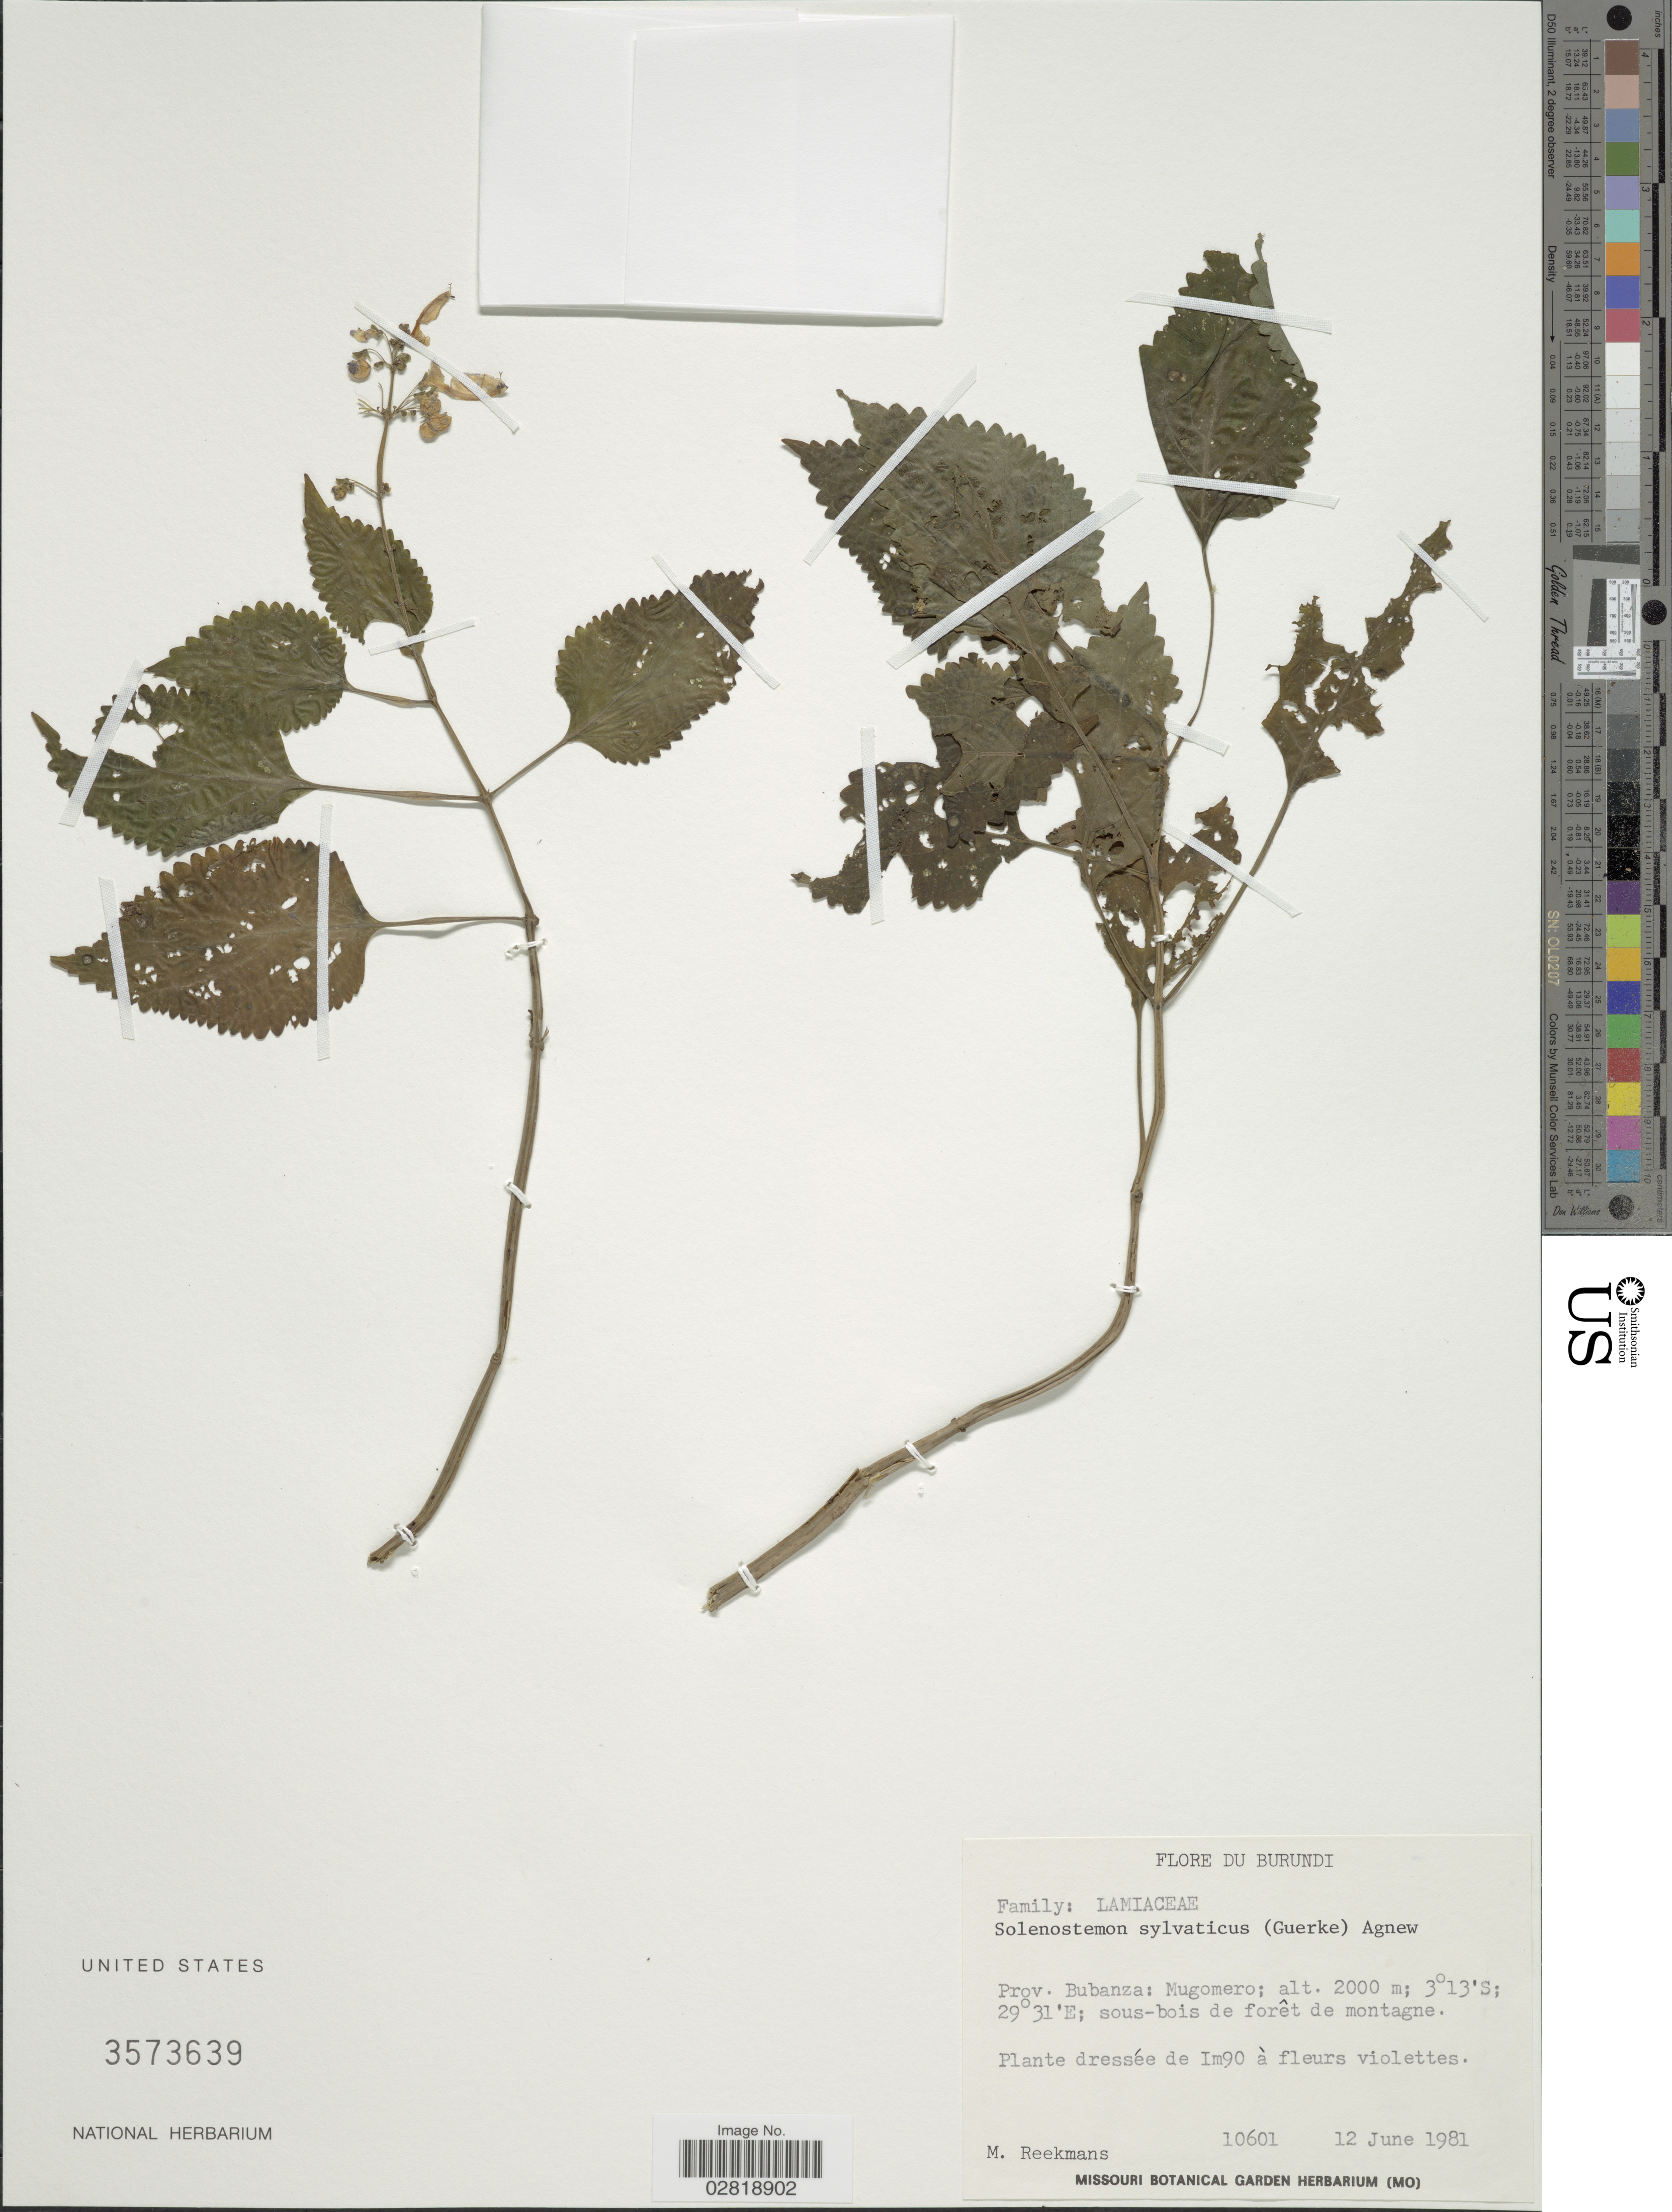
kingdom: Plantae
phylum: Tracheophyta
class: Magnoliopsida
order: Lamiales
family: Lamiaceae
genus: Solenostemon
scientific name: Solenostemon silvaticus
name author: (Gürke) Agnew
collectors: M. Reekmans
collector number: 10601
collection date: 1981-06-12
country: Burundi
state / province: Bubanza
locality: Mugomero.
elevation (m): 2000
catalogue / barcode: US 3573639